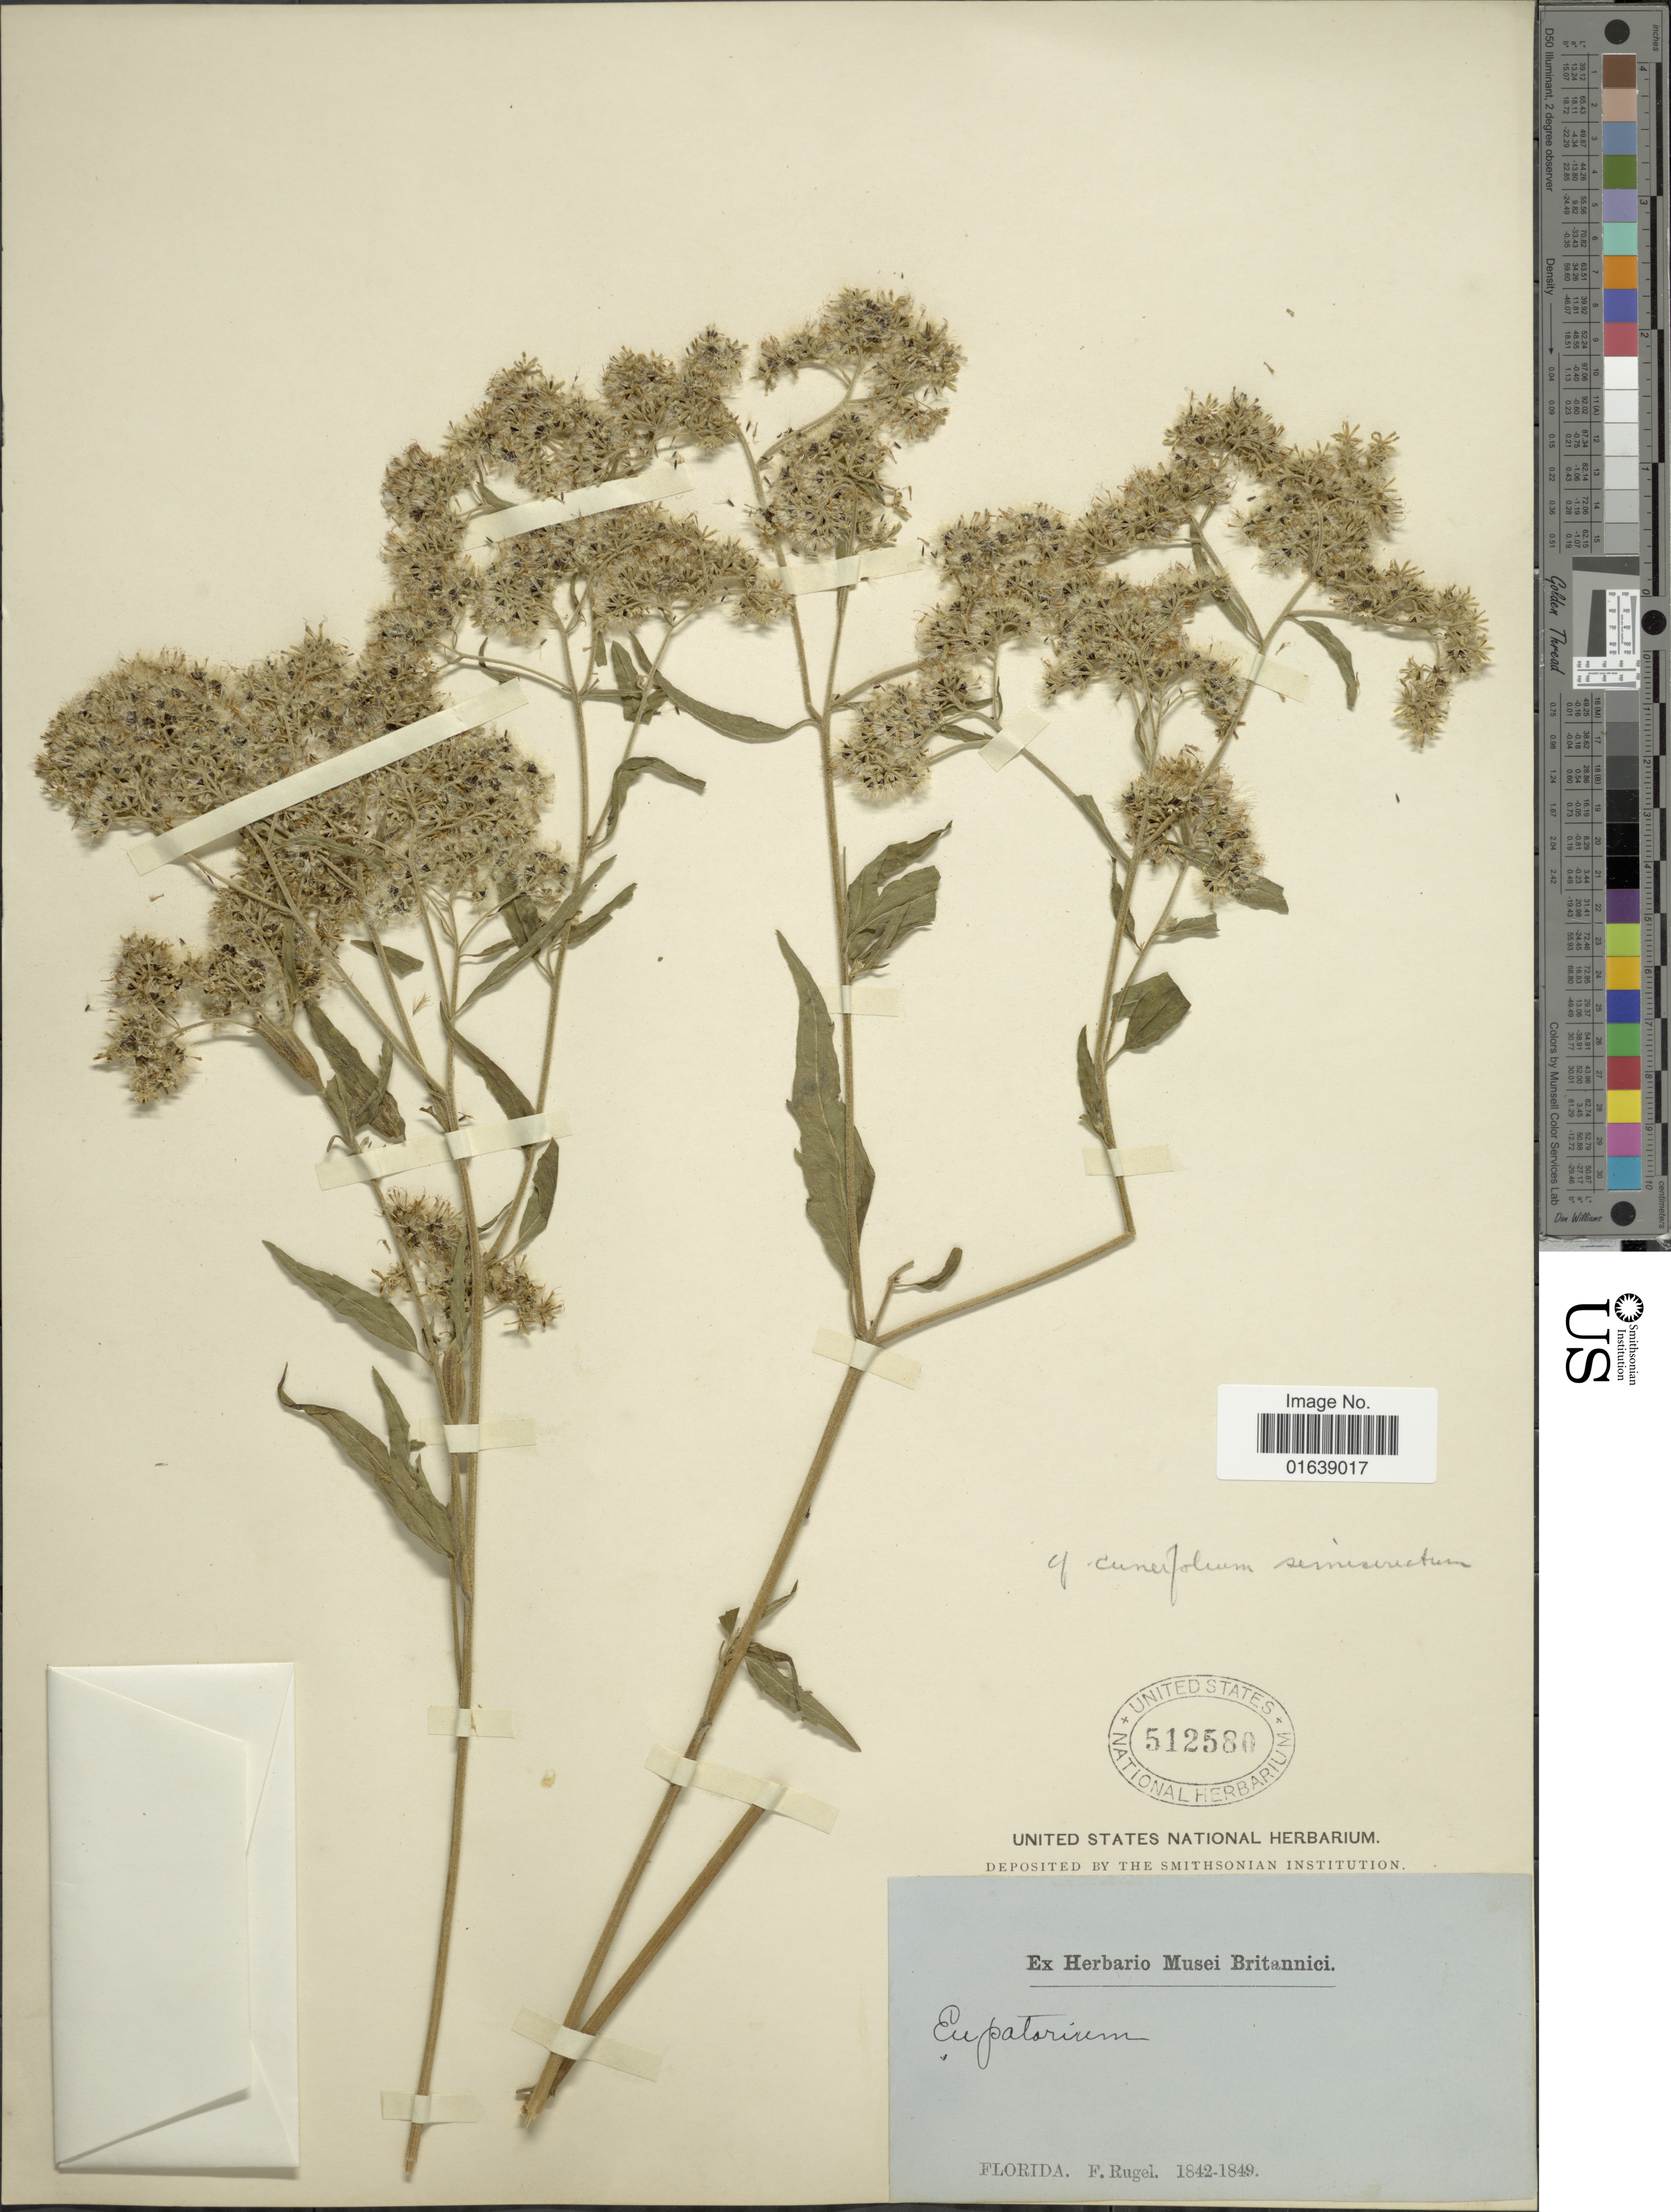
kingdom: Plantae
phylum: Tracheophyta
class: Magnoliopsida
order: Asterales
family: Asteraceae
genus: Eupatorium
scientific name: Eupatorium cuneifolium var. semiserratum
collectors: F. Rugel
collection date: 1842/1849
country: United States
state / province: Florida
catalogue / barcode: US 512580